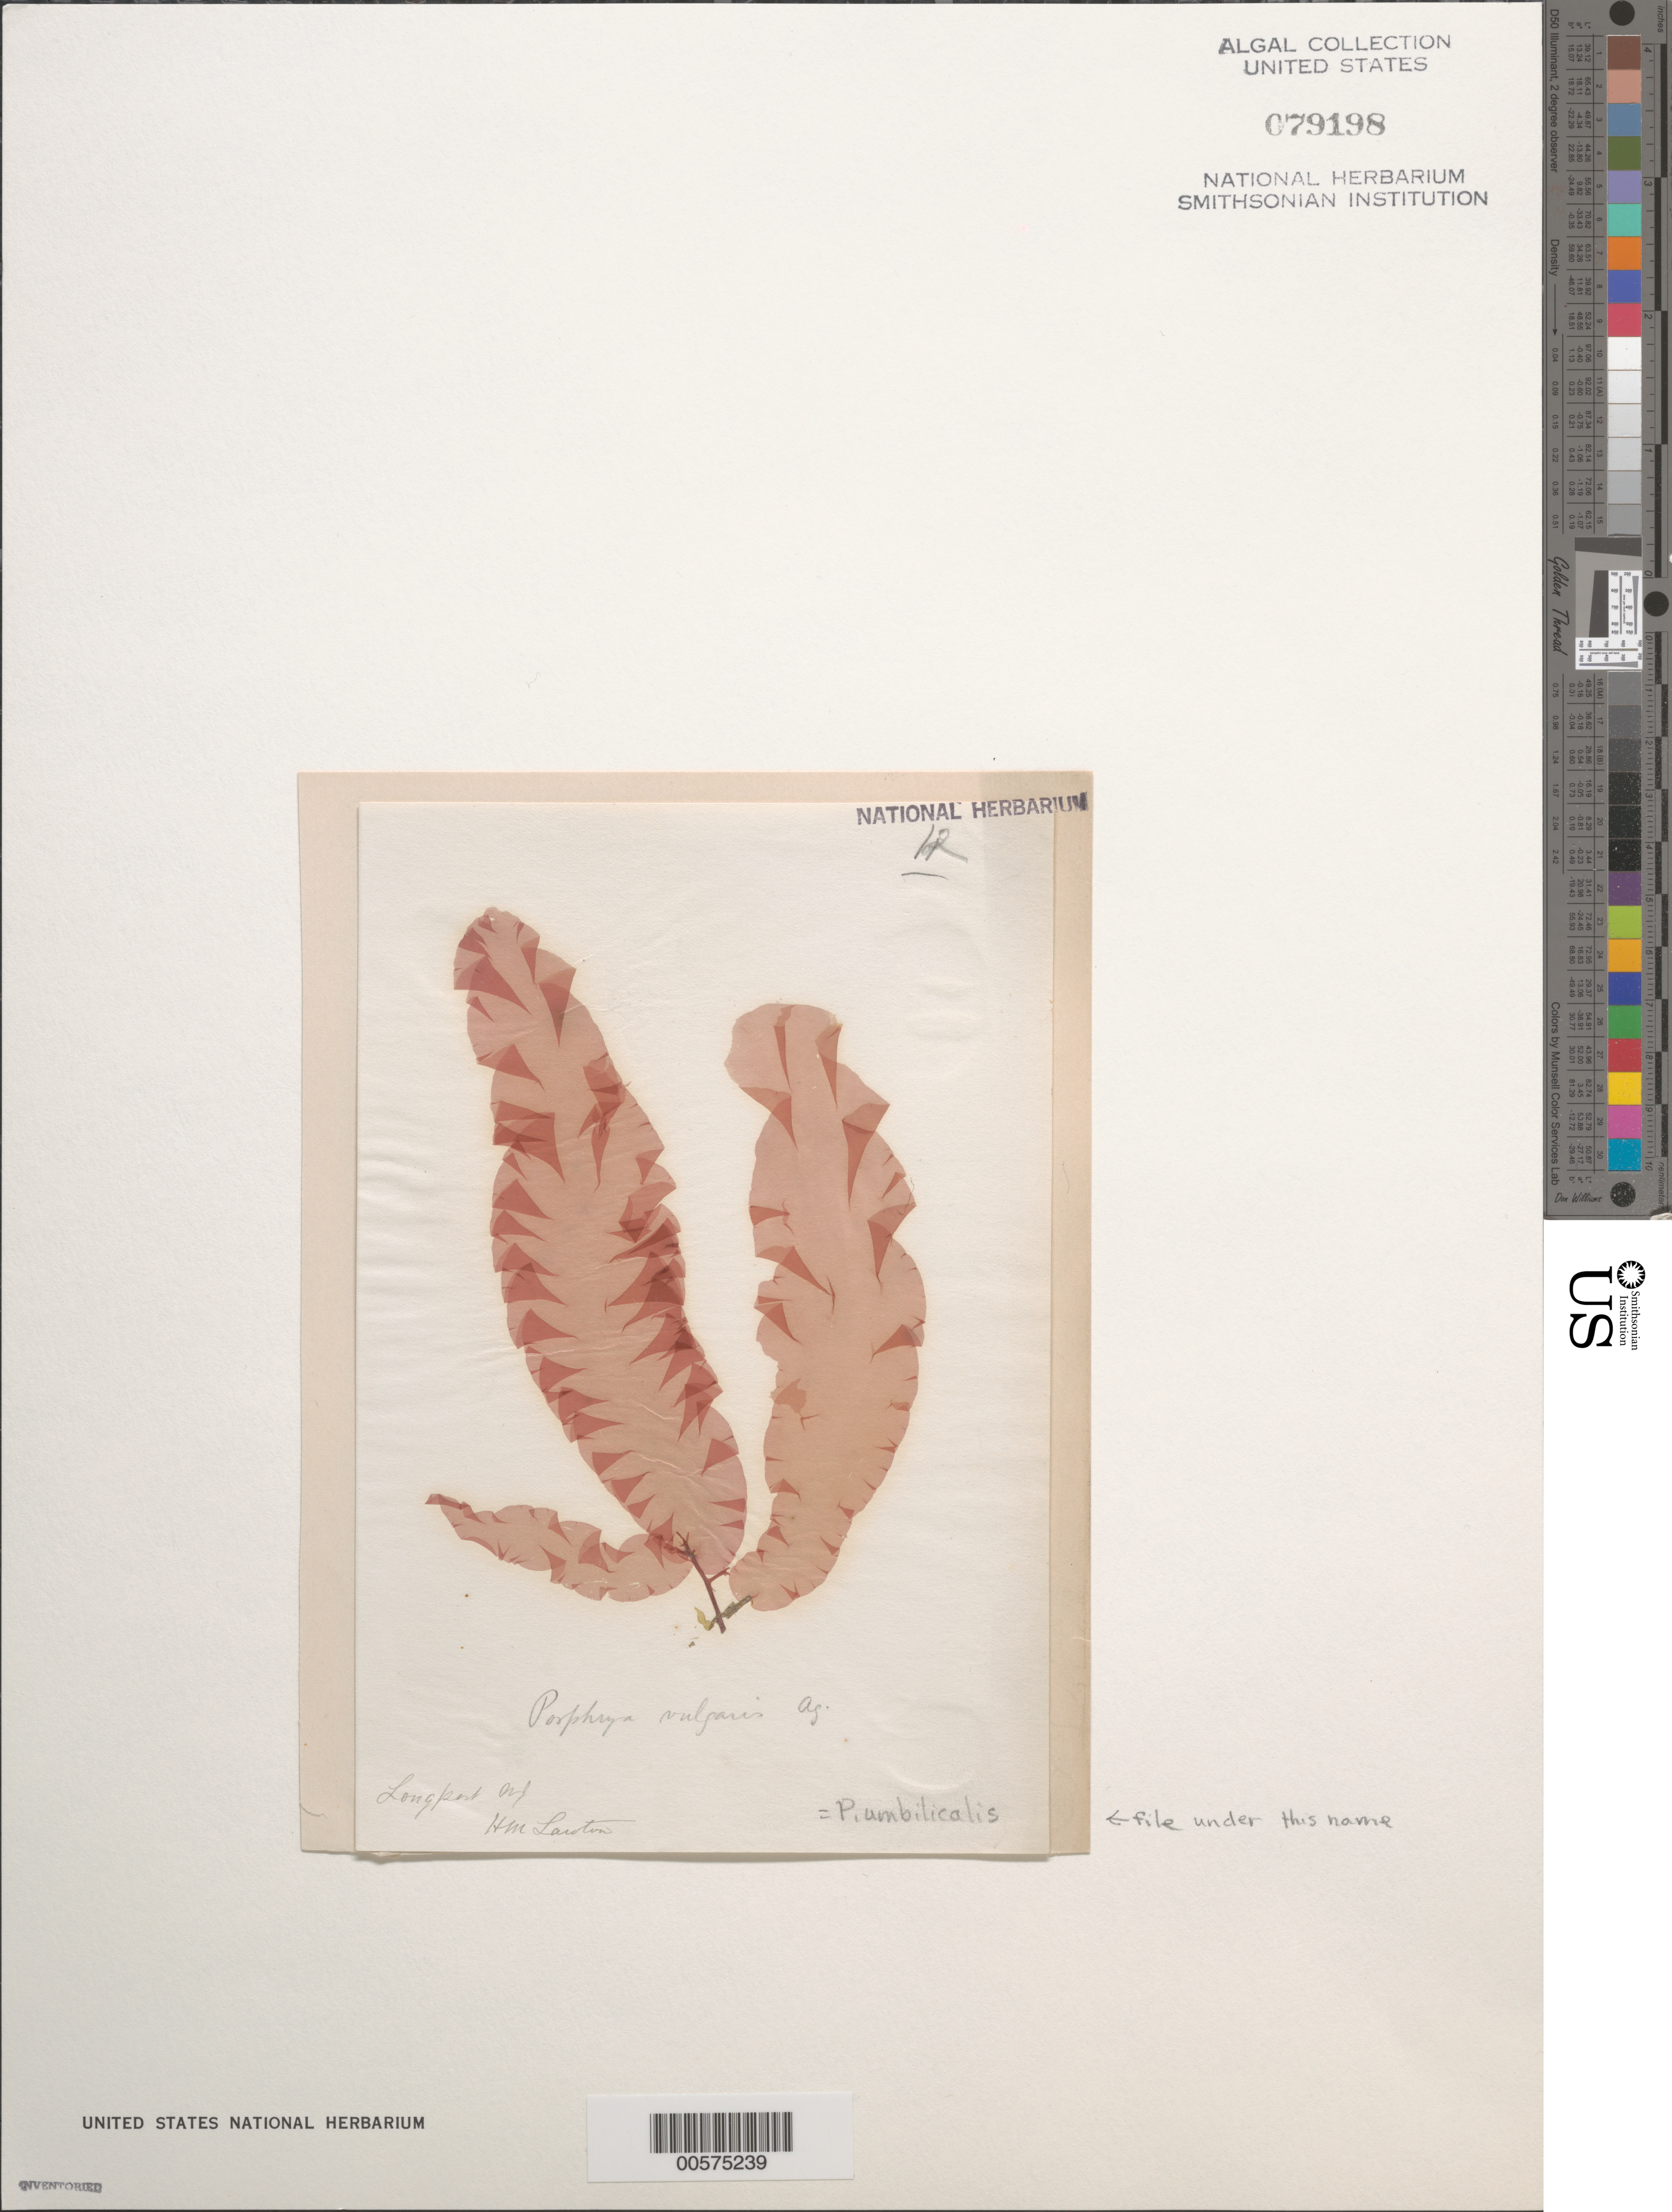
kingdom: Plantae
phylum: Rhodophyta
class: Bangiophyceae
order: Bangiales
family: Bangiaceae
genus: Porphyra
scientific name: Porphyra umbilicalis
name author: Kütz.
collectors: H. Lawton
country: United States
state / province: New Jersey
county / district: Atlantic County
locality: Longport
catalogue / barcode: US 79198